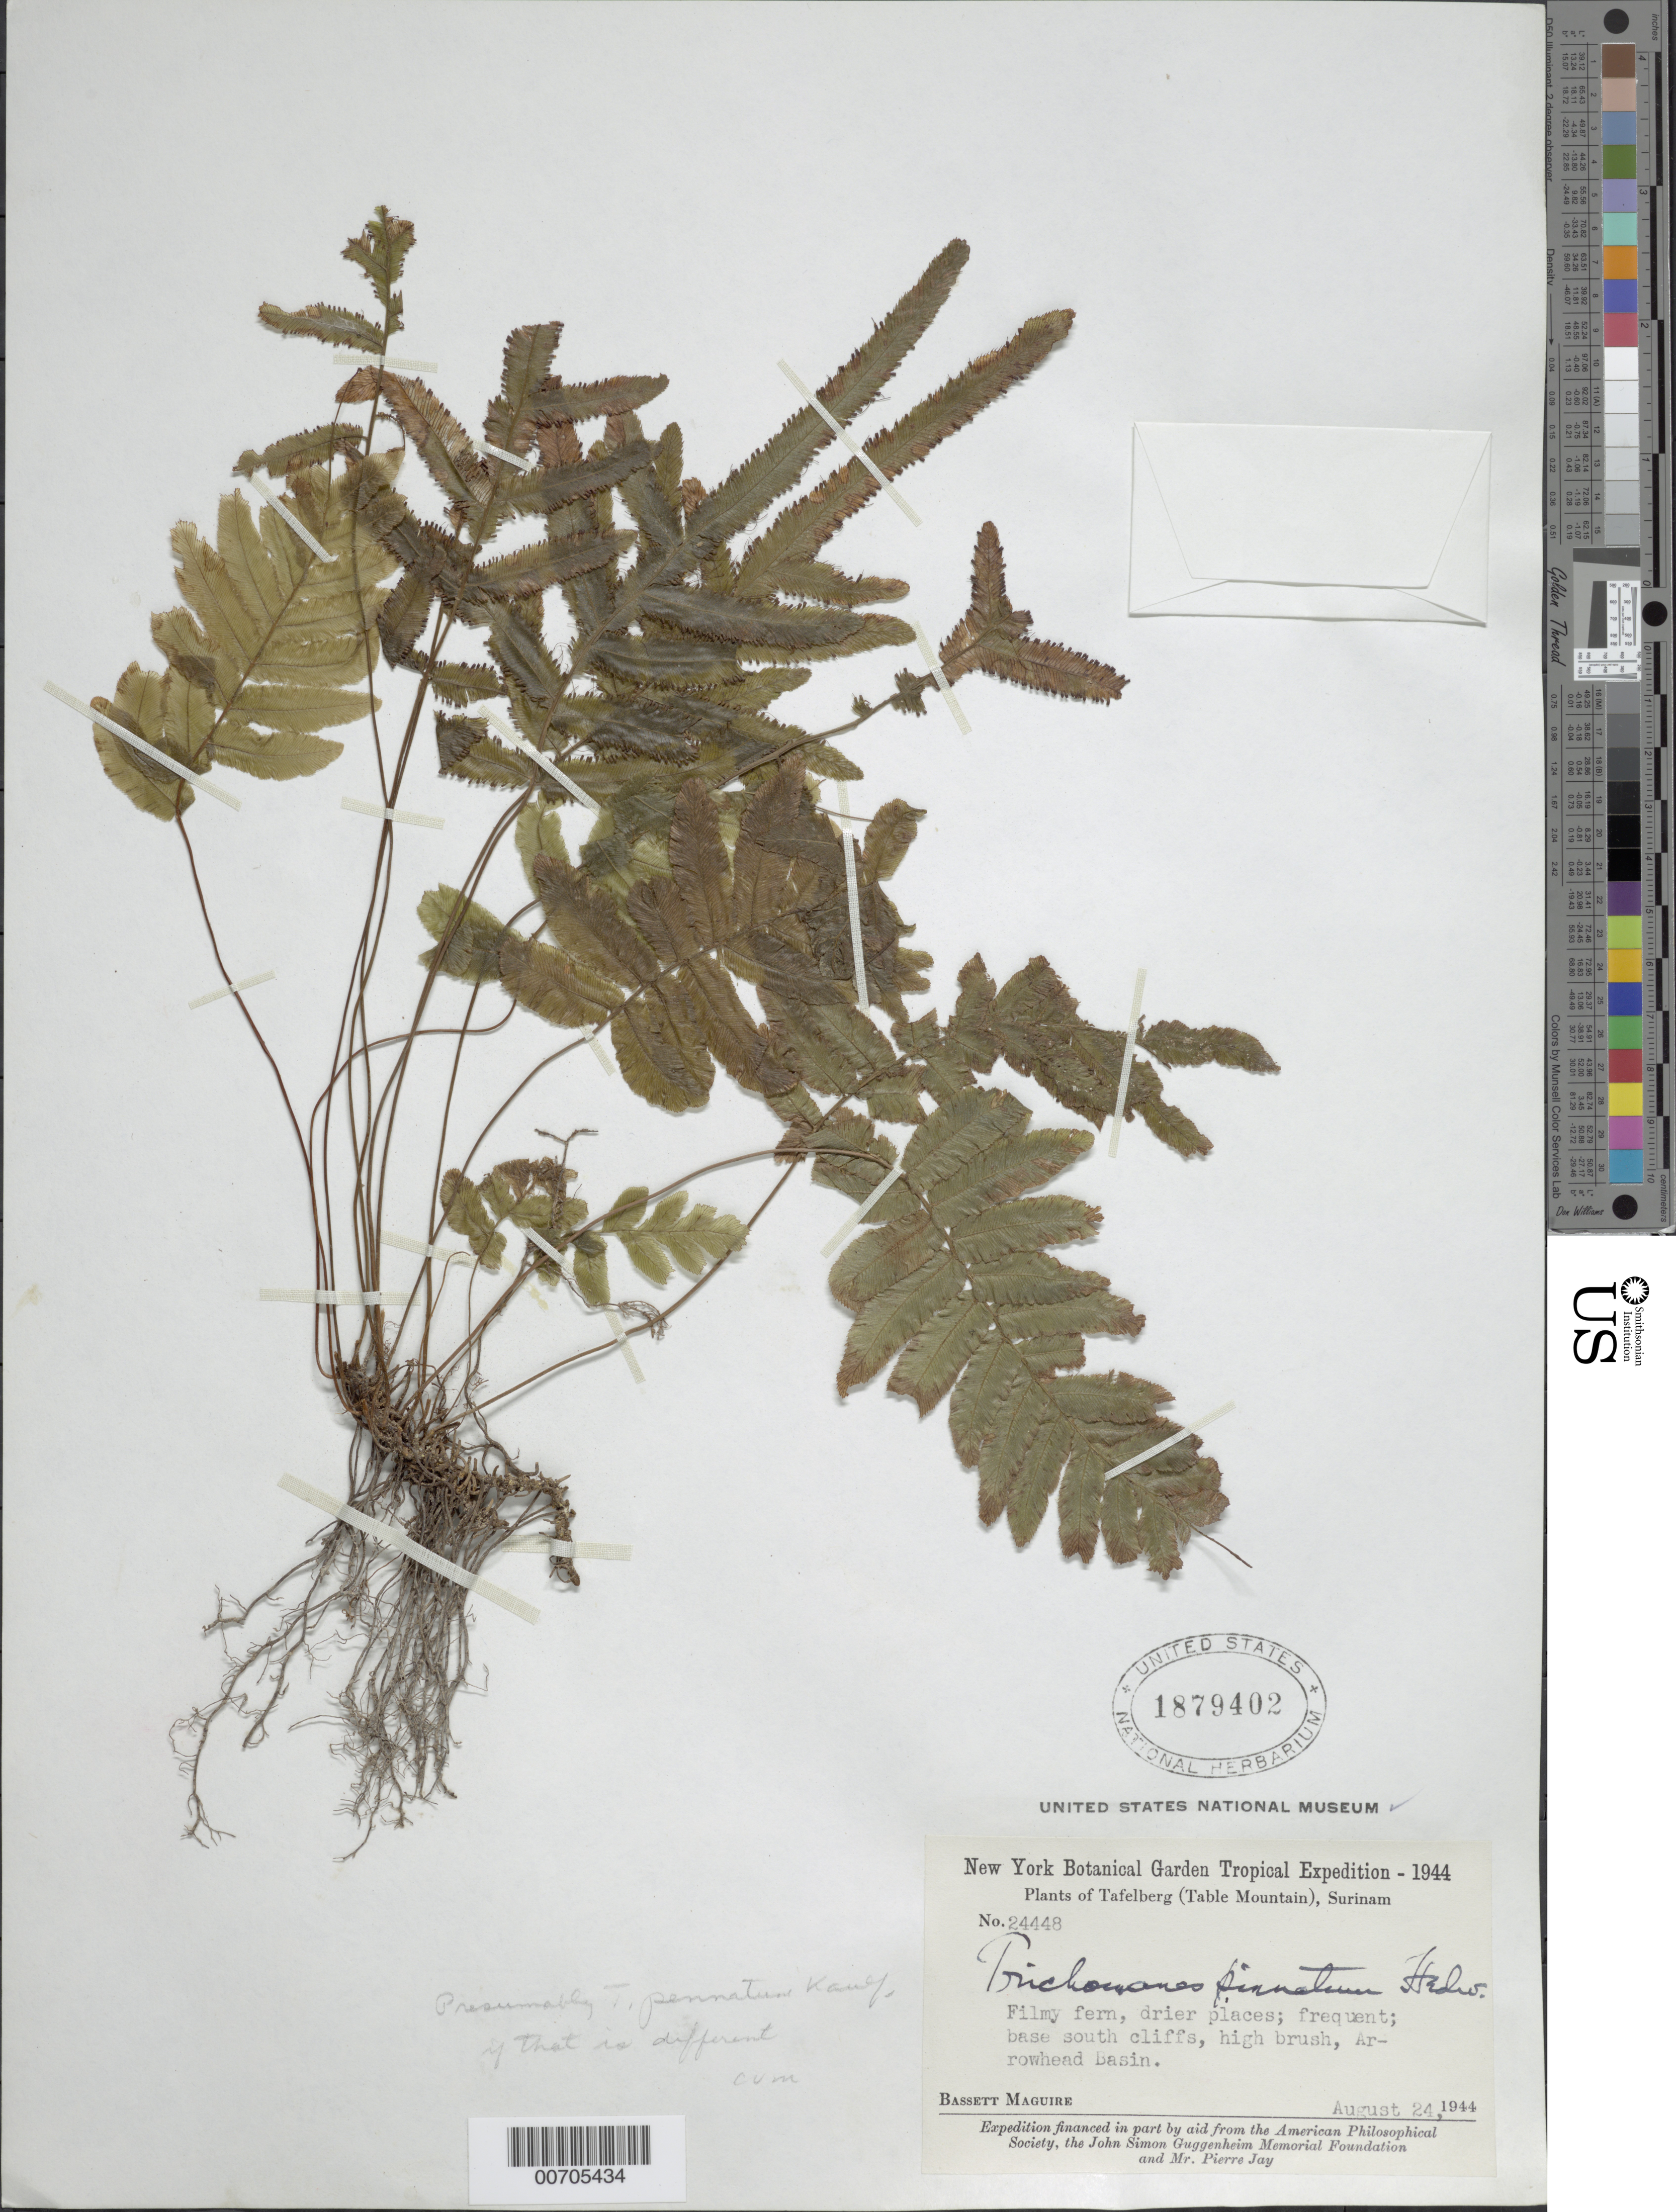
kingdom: Plantae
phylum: Tracheophyta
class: Polypodiopsida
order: Hymenophyllales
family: Hymenophyllaceae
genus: Trichomanes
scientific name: Trichomanes pinnatum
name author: Hedw.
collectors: B. Maguire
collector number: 24448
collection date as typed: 24-Aug-44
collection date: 1944-08-24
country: Suriname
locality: Tafelberg (Table Mountain), Arrowhead Basin, S base of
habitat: Base south cliffs; drier places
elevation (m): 625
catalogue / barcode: US 1879402